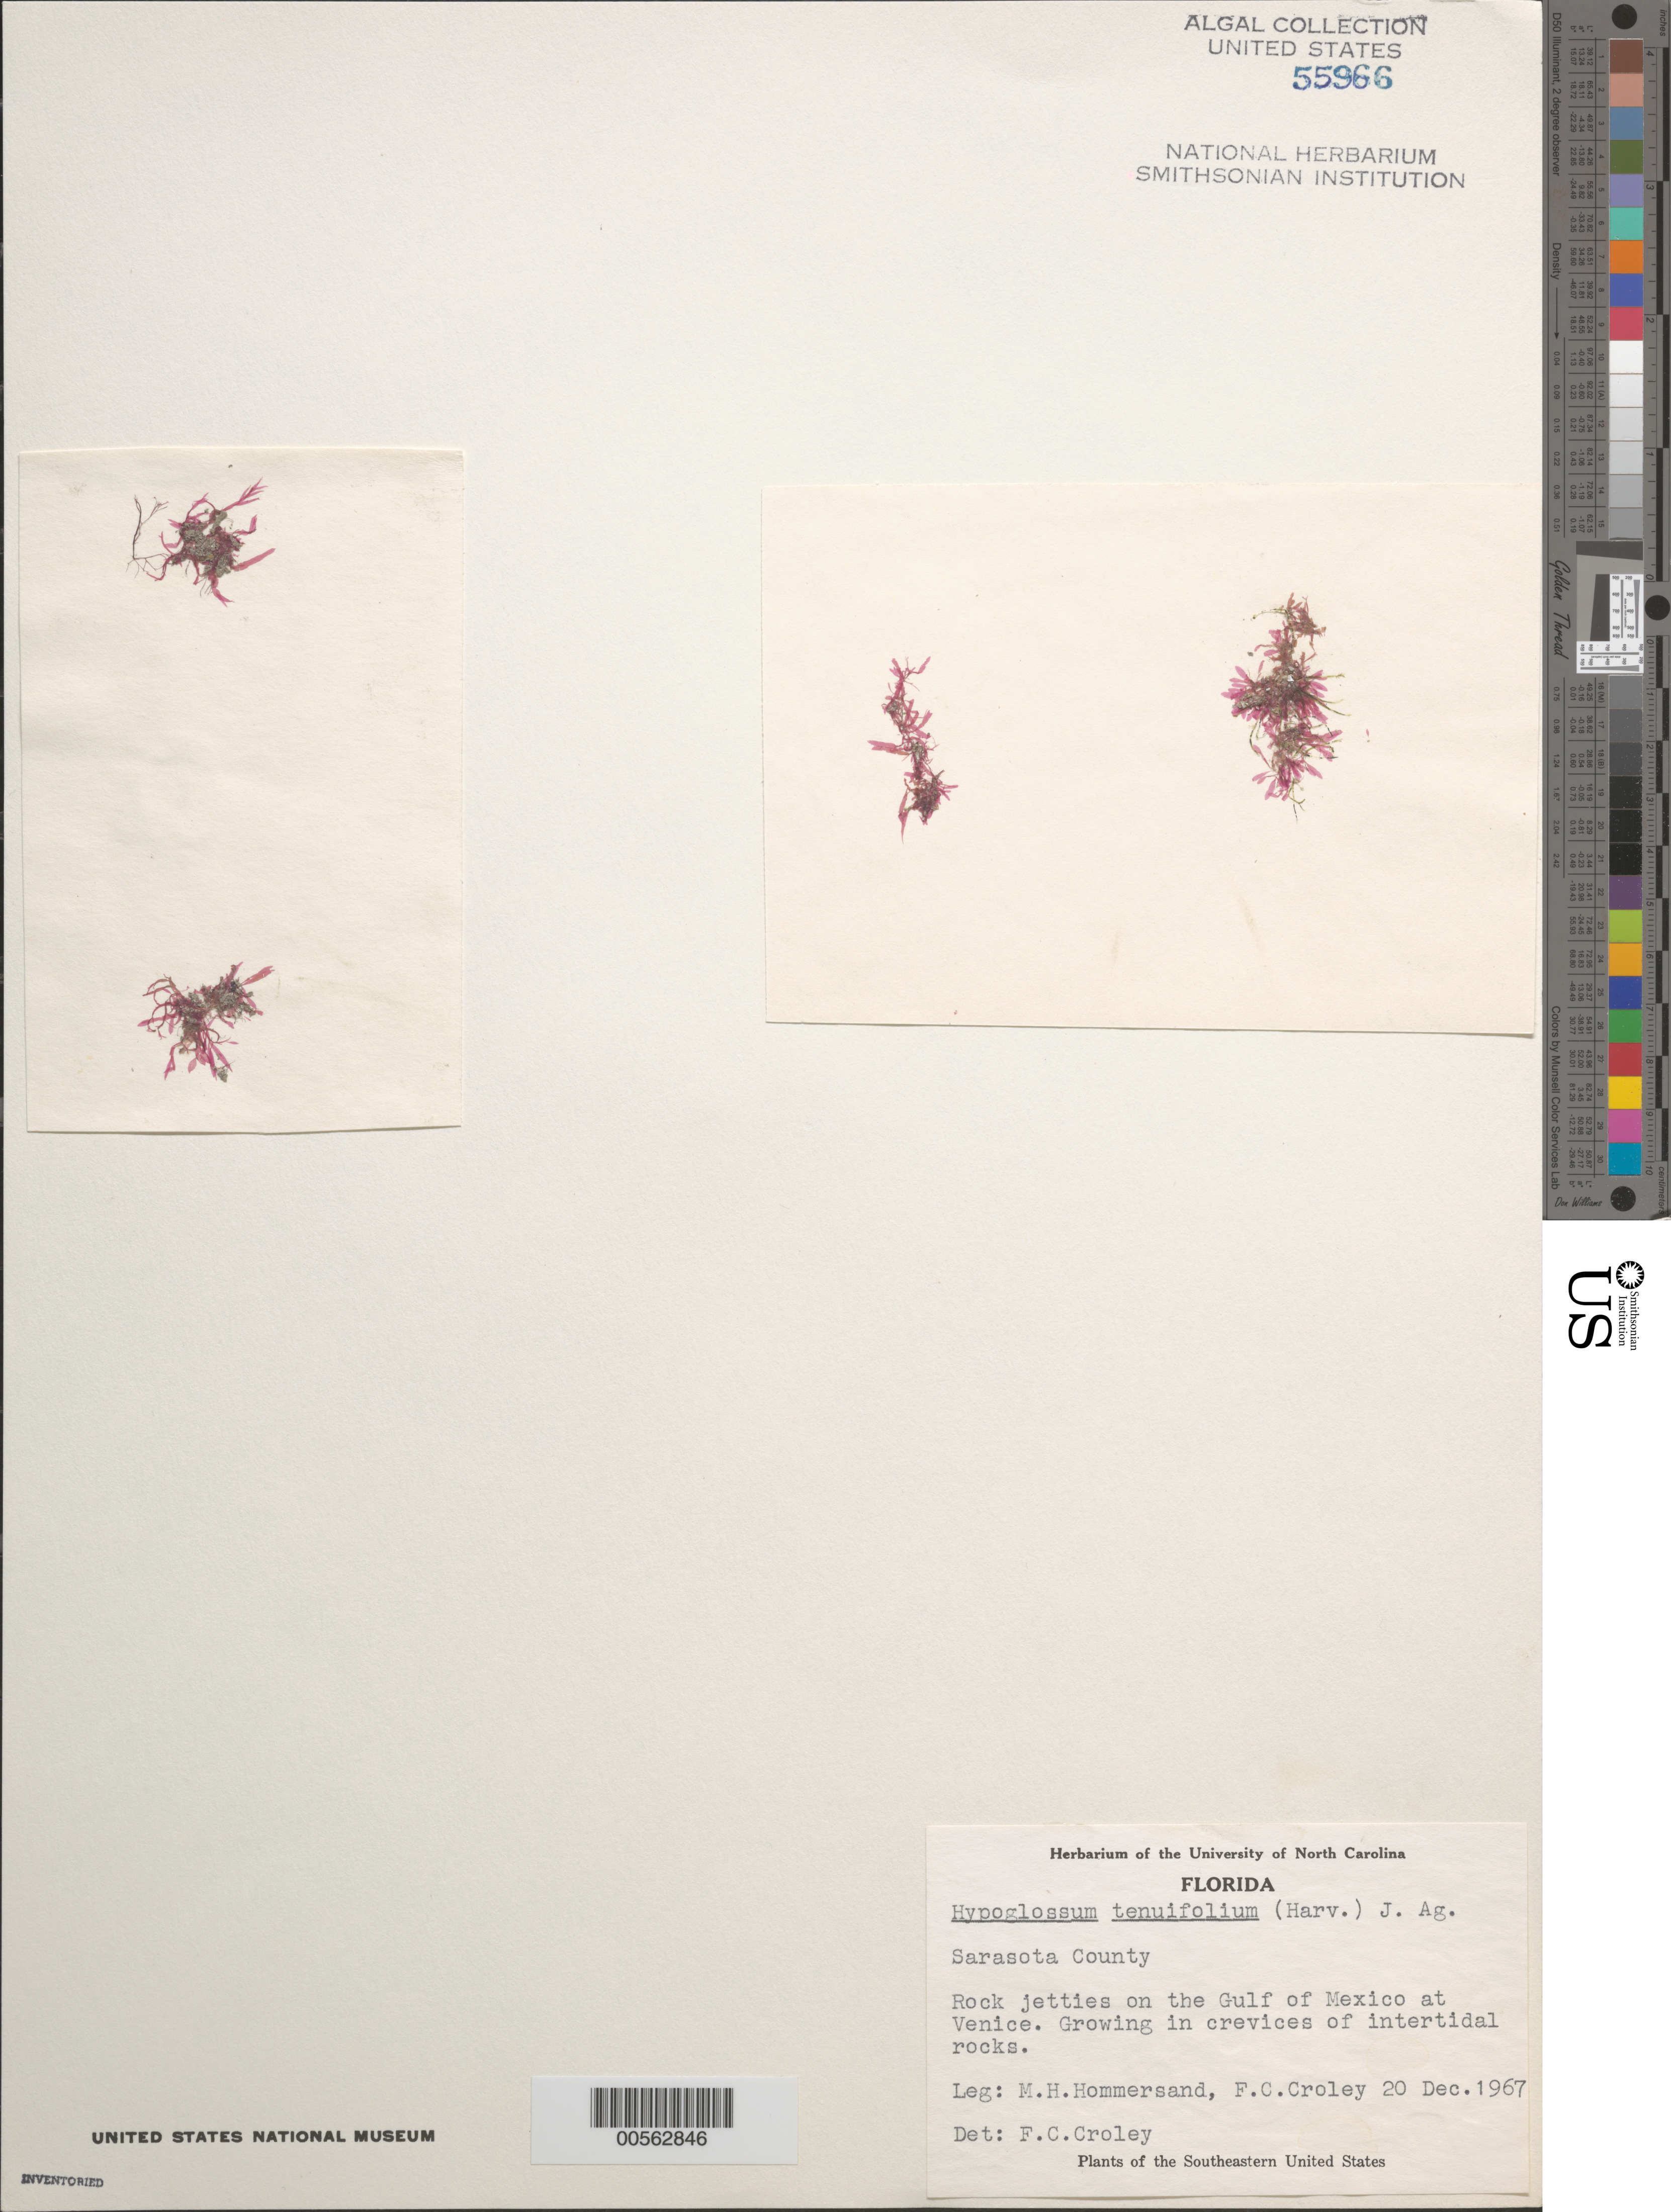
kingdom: Plantae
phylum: Rhodophyta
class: Florideophyceae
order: Ceramiales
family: Delesseriaceae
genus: Hypoglossum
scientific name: Hypoglossum tenuifolium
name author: (Harv.) J. Agardh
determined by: Croley, F. C.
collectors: M. H. Hommersand & F. C. Croley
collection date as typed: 20 Dec 1967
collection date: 1967-12-20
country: United States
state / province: Florida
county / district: Sarasota County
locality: Venice, Gulf of Mexico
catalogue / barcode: US 55966